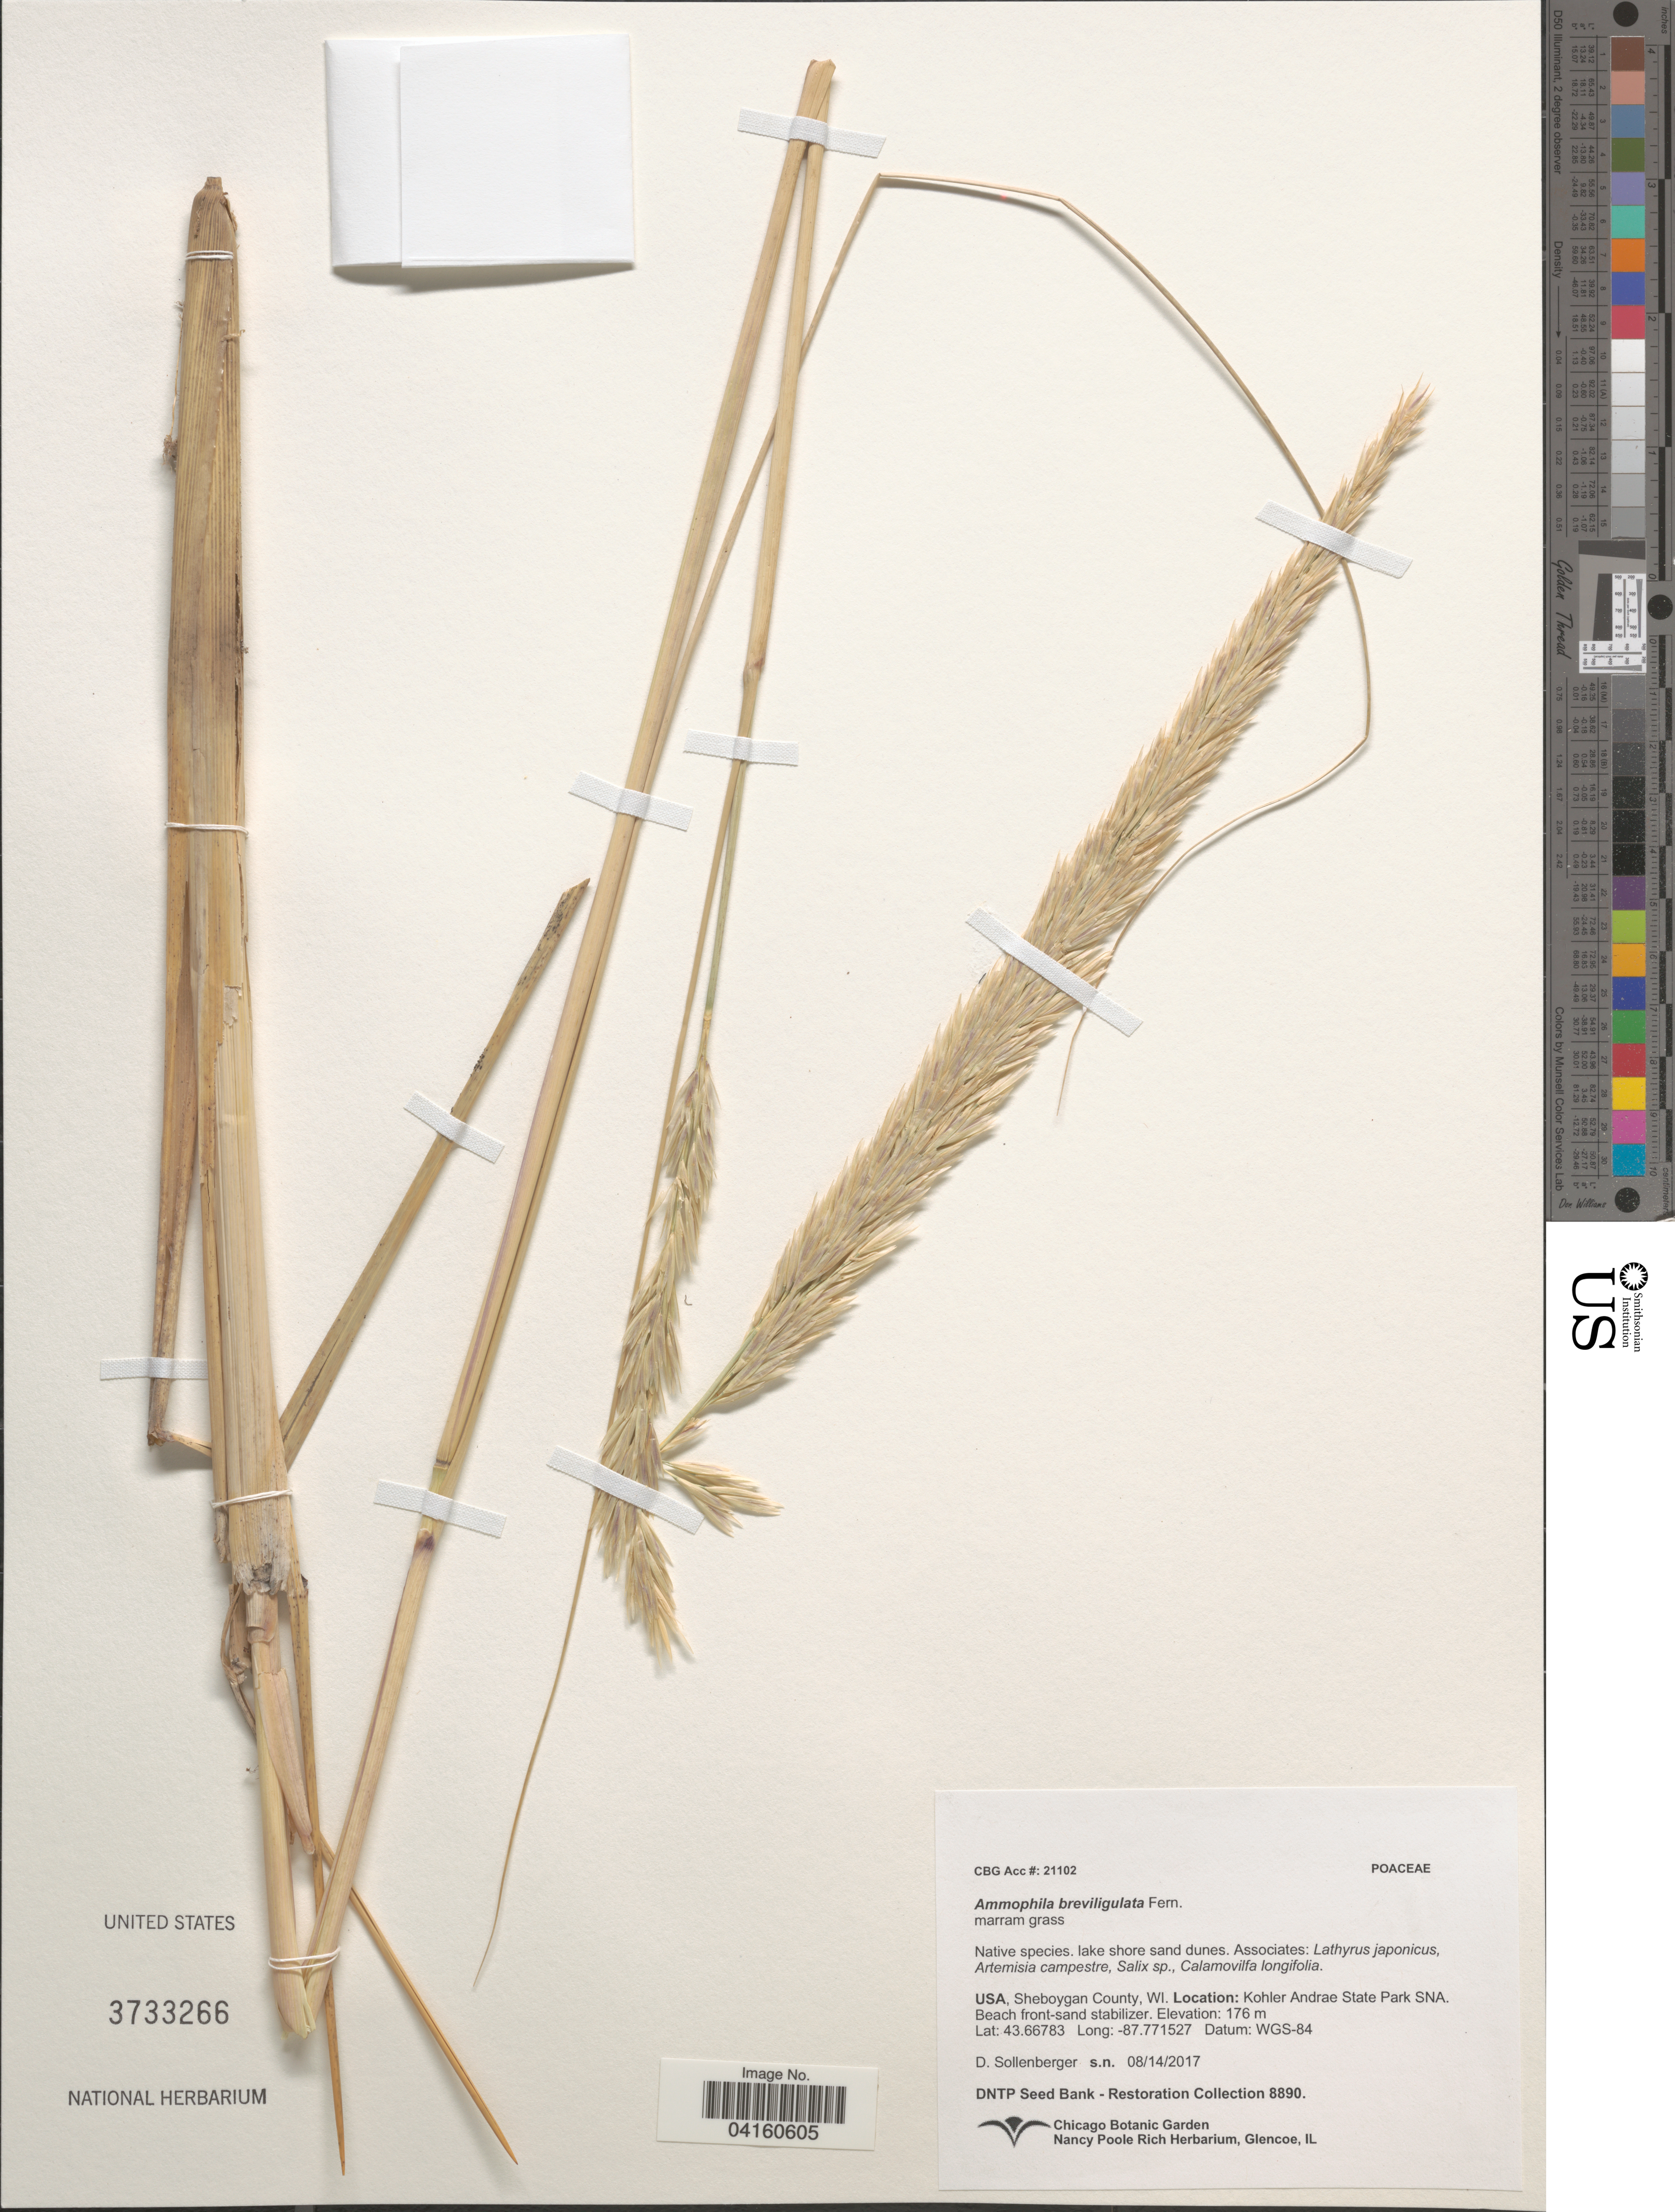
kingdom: Plantae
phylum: Tracheophyta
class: Liliopsida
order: Poales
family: Poaceae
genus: Ammophila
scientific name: Ammophila breviligulata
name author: Fernald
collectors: D. Sollenberger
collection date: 2017-08-14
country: United States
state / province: Wisconsin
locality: Sheboygan County. Kohler Andrae State Park SNA. Beach front-sand stabilizer.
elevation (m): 176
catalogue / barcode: US 3733266